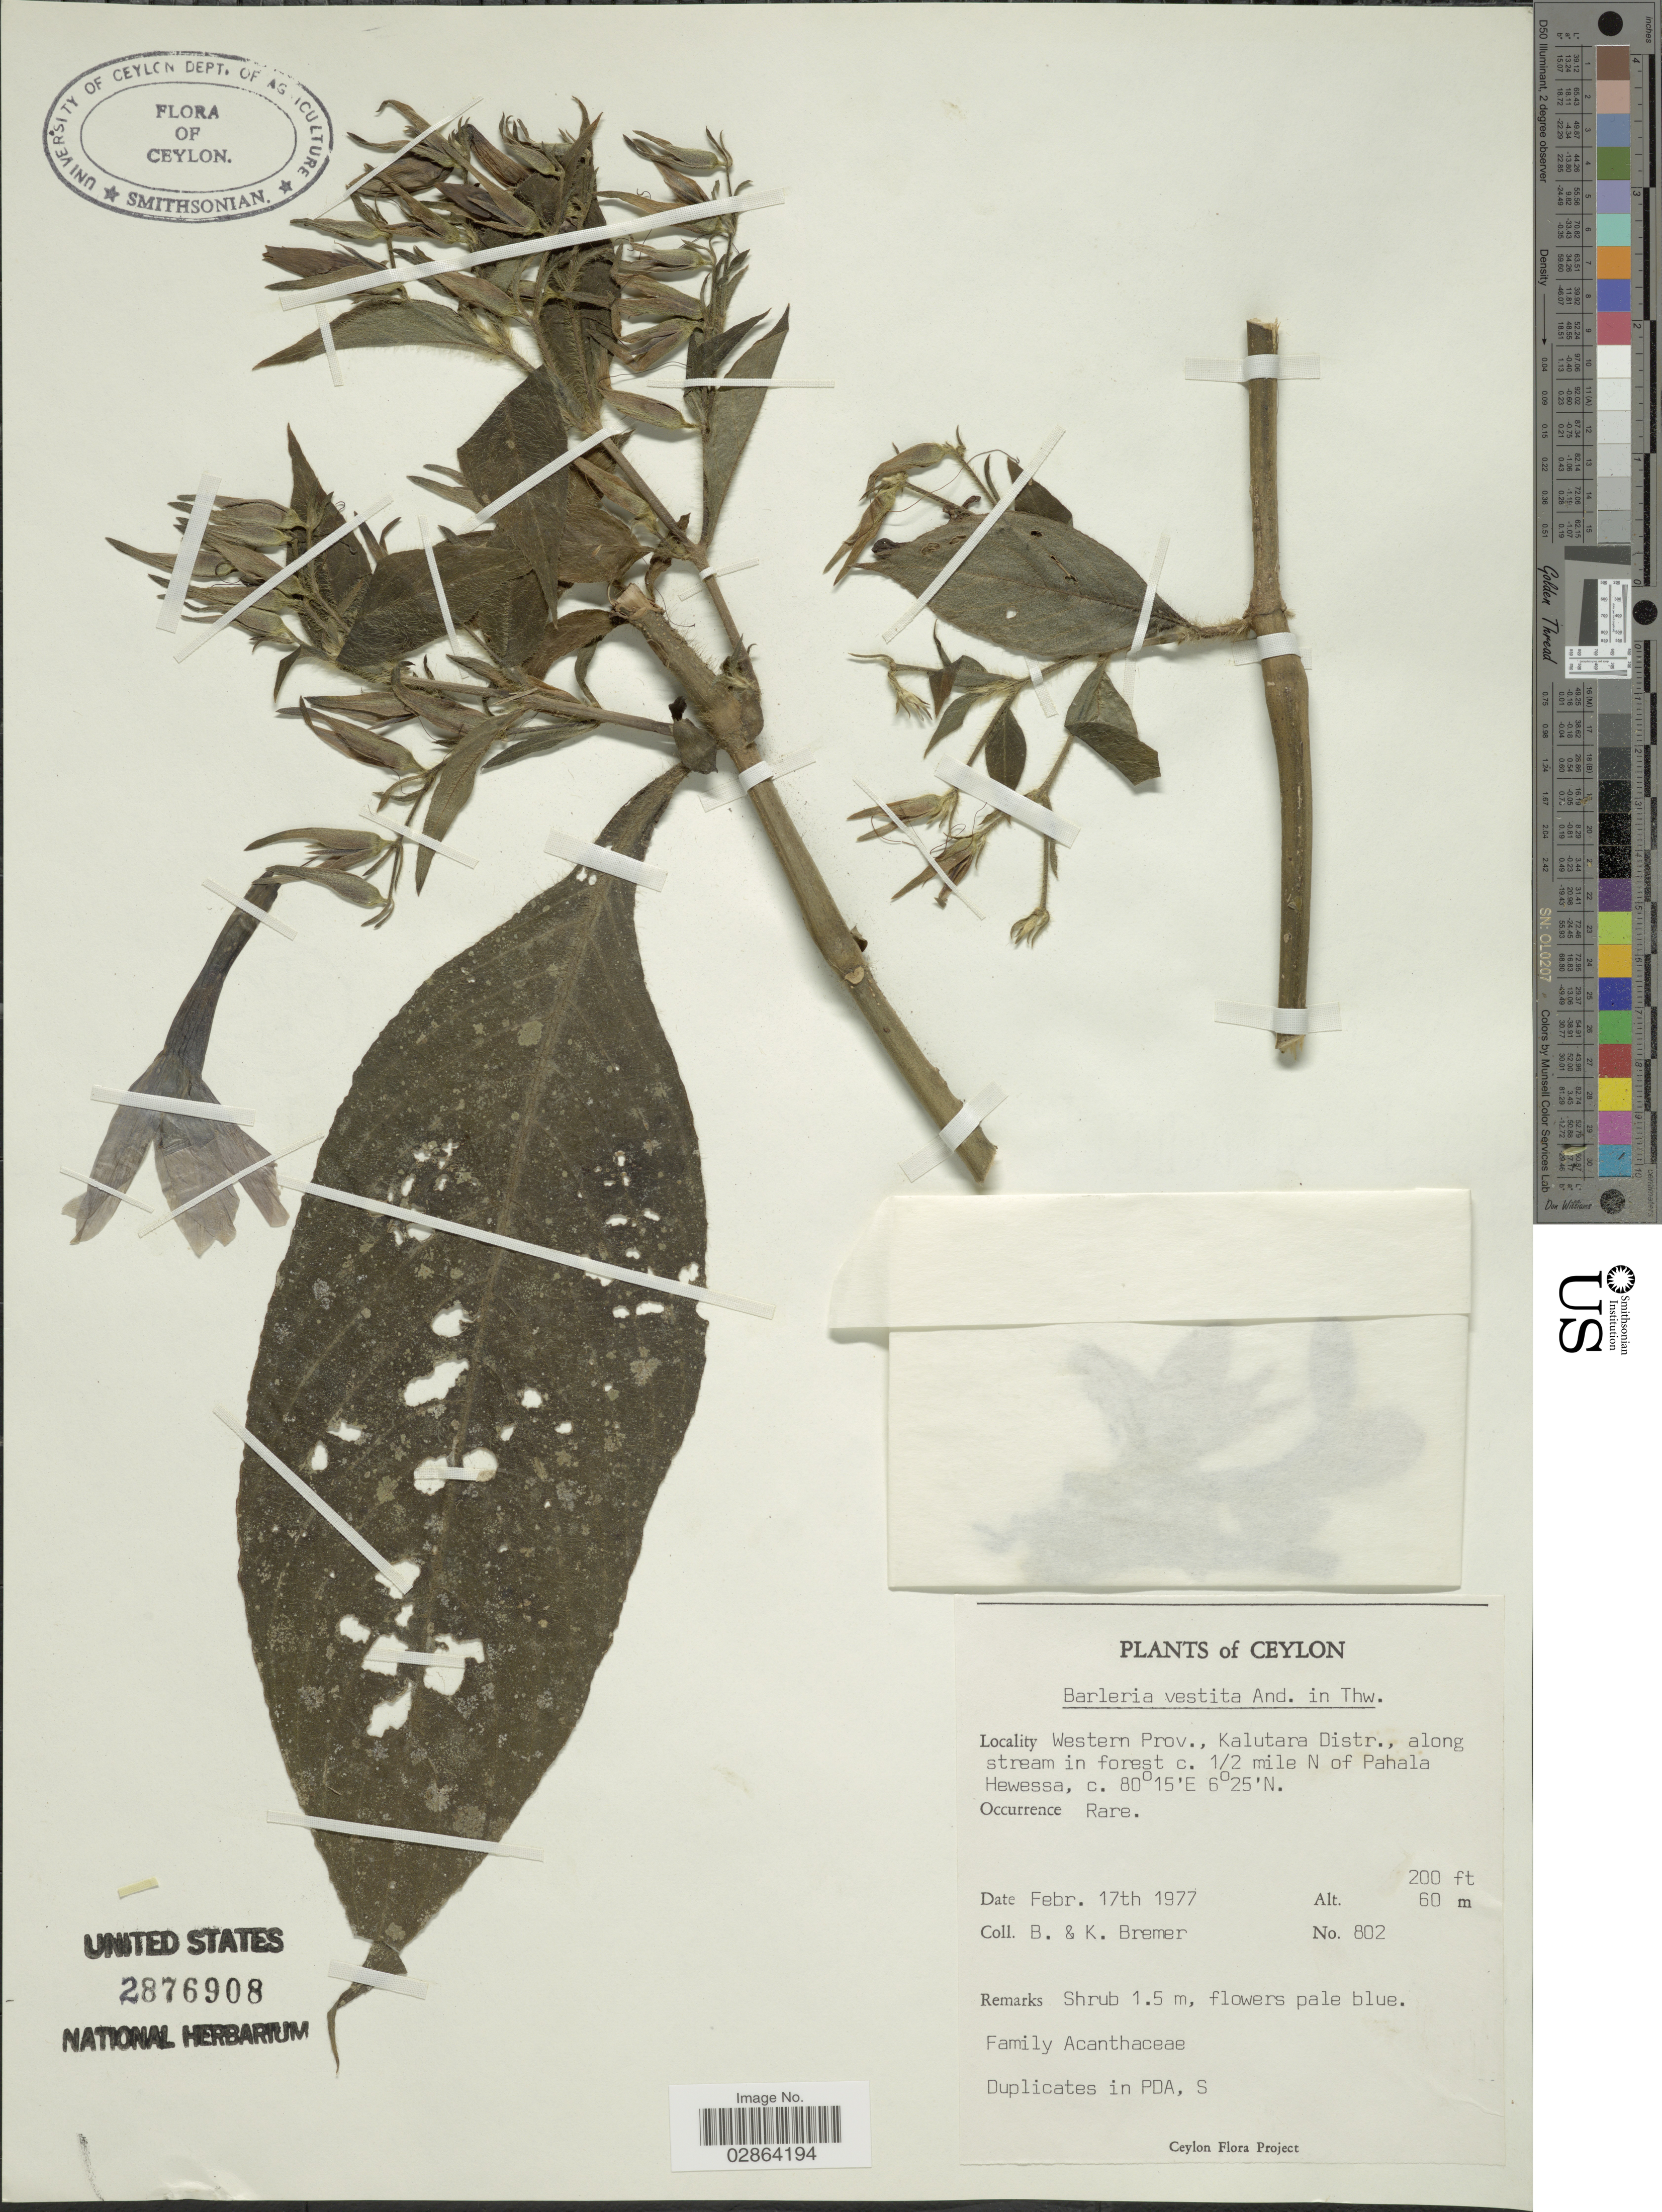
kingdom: Plantae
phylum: Tracheophyta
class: Magnoliopsida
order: Lamiales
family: Acanthaceae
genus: Barleria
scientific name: Barleria vestita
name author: T. Anderson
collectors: B. Bremer & K. Bremer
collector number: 802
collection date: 1977-02-17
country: Sri Lanka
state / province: Western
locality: Ceylon, Western Prov., Kalutara Distr., along stream in forest c. ½ mile N of Pahala Hewessa.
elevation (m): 61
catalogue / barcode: US 2876908